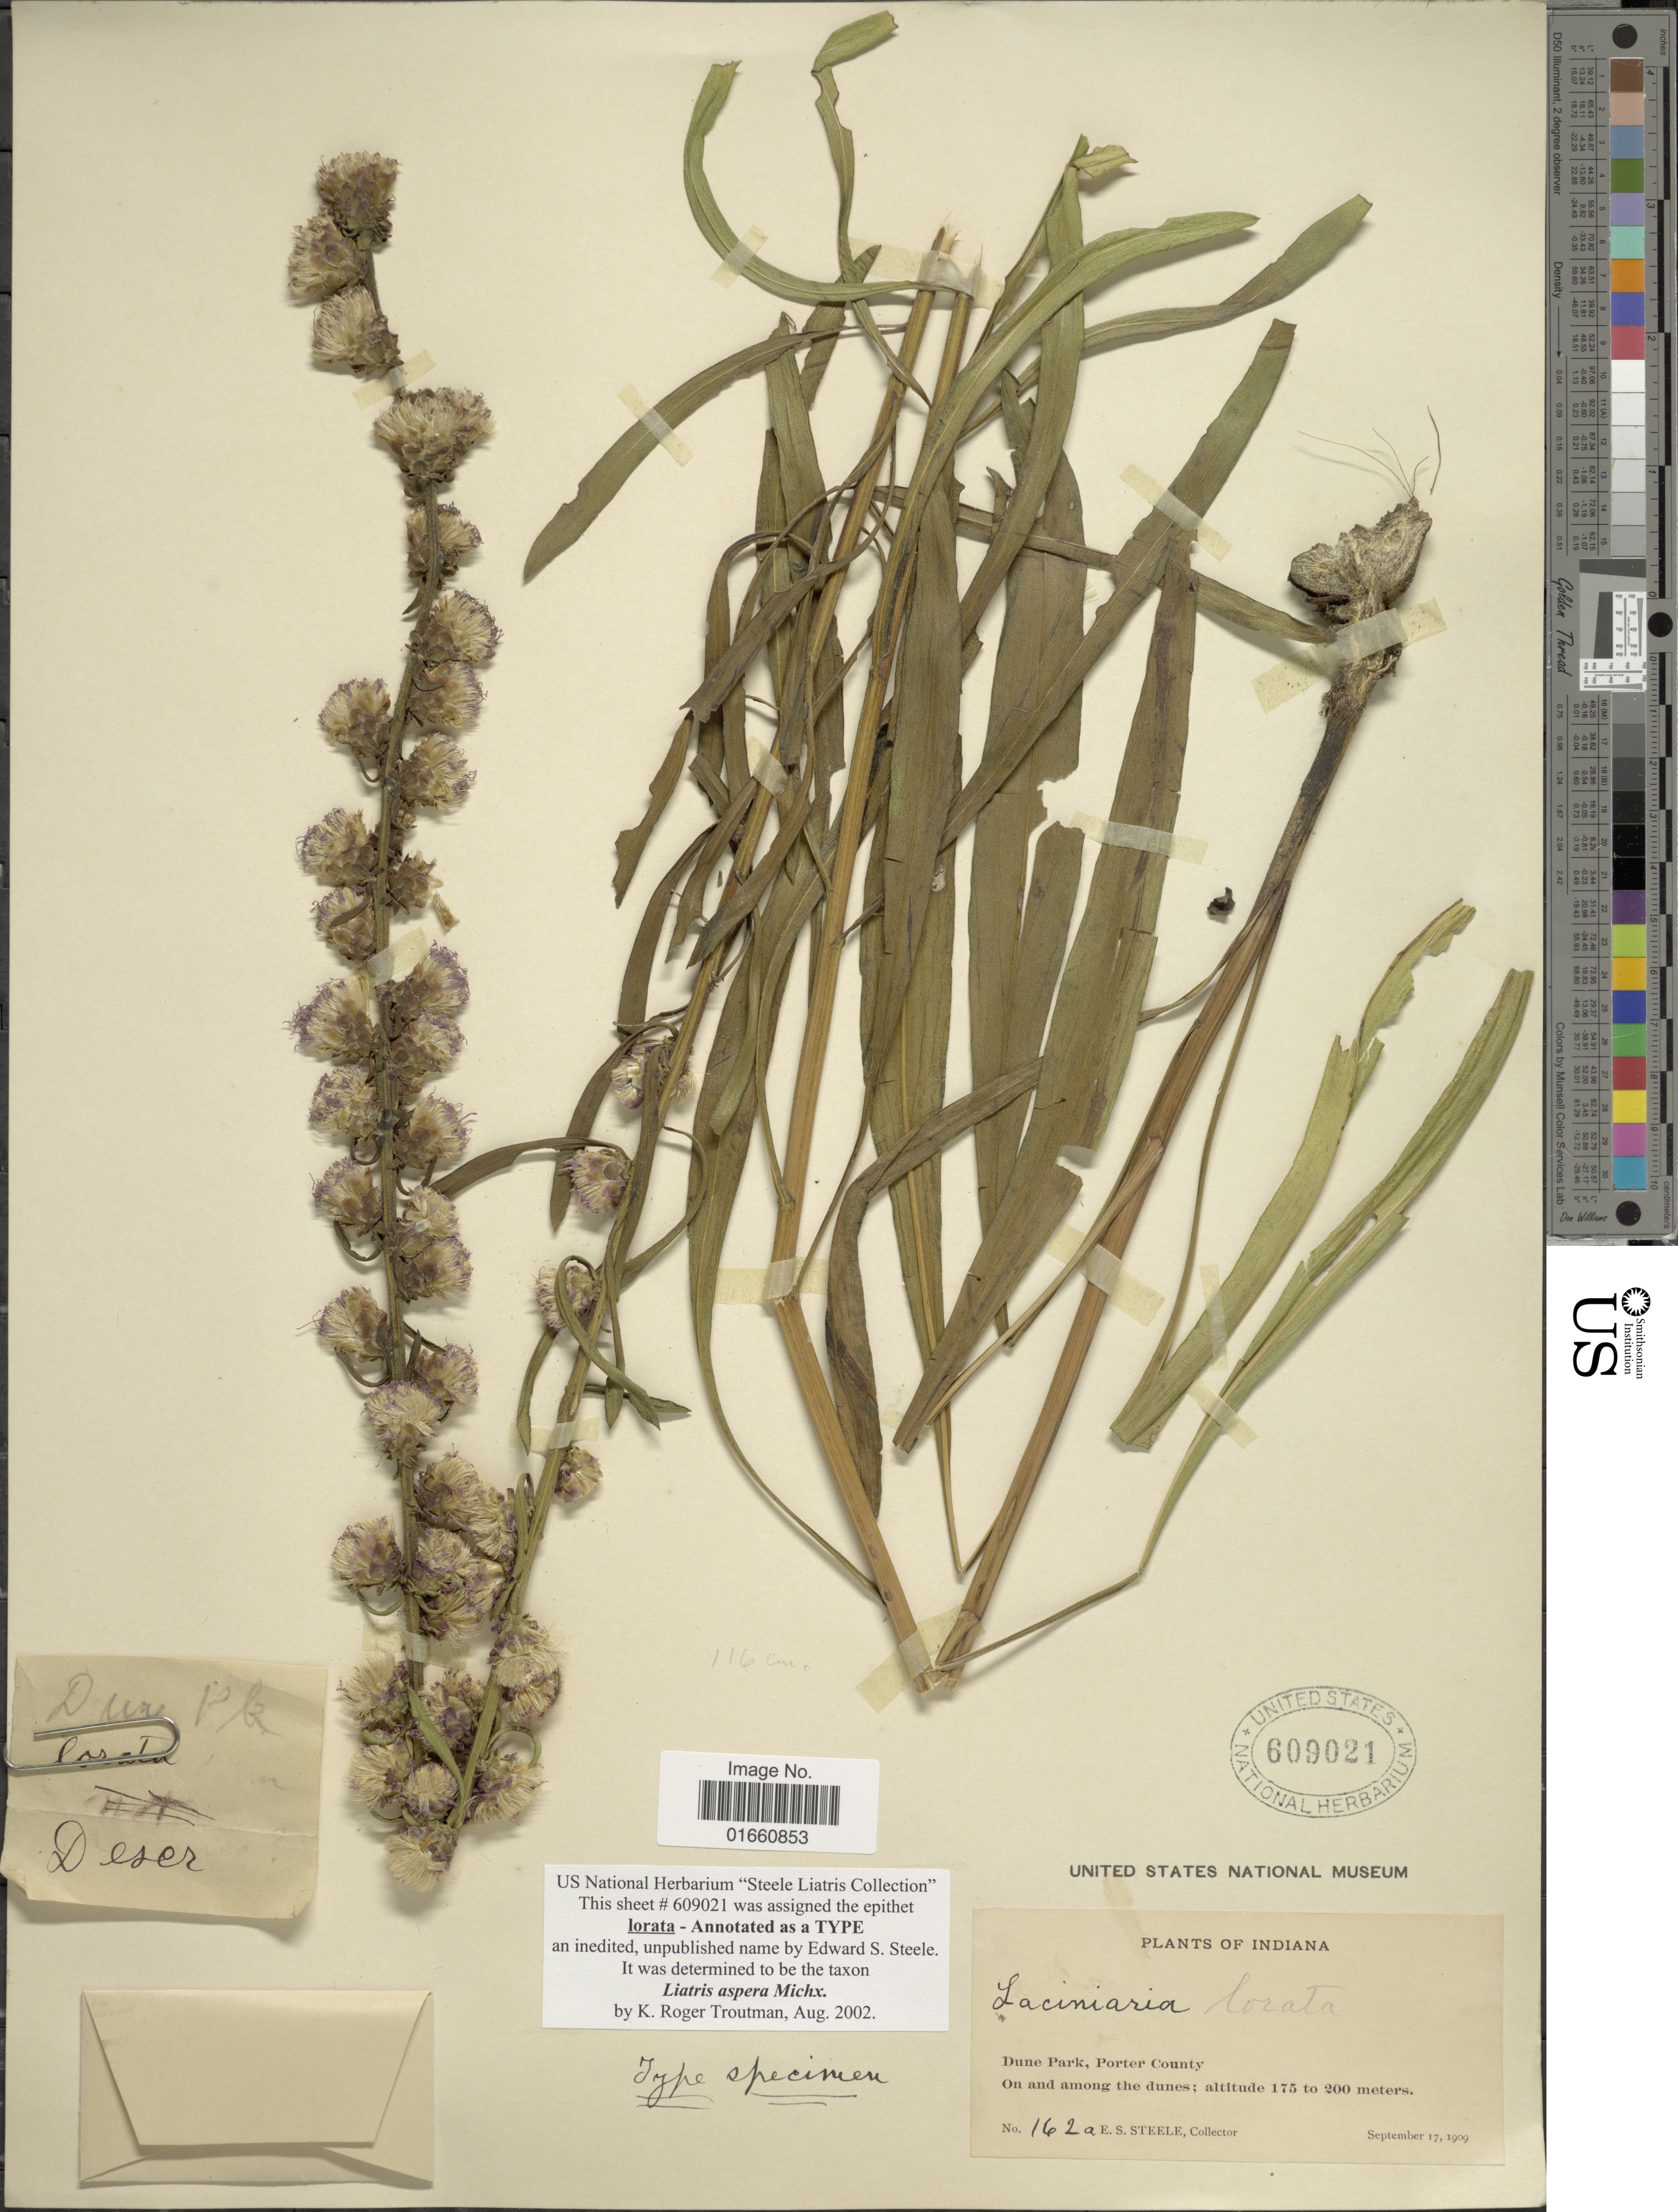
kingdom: Plantae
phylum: Tracheophyta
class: Magnoliopsida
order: Asterales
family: Asteraceae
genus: Liatris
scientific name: Liatris aspera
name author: Michx.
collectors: E. Steele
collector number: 162a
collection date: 1909-09-17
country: United States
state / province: Indiana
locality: Dune Park, Porter County, On and among the dunes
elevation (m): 175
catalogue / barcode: US 609021